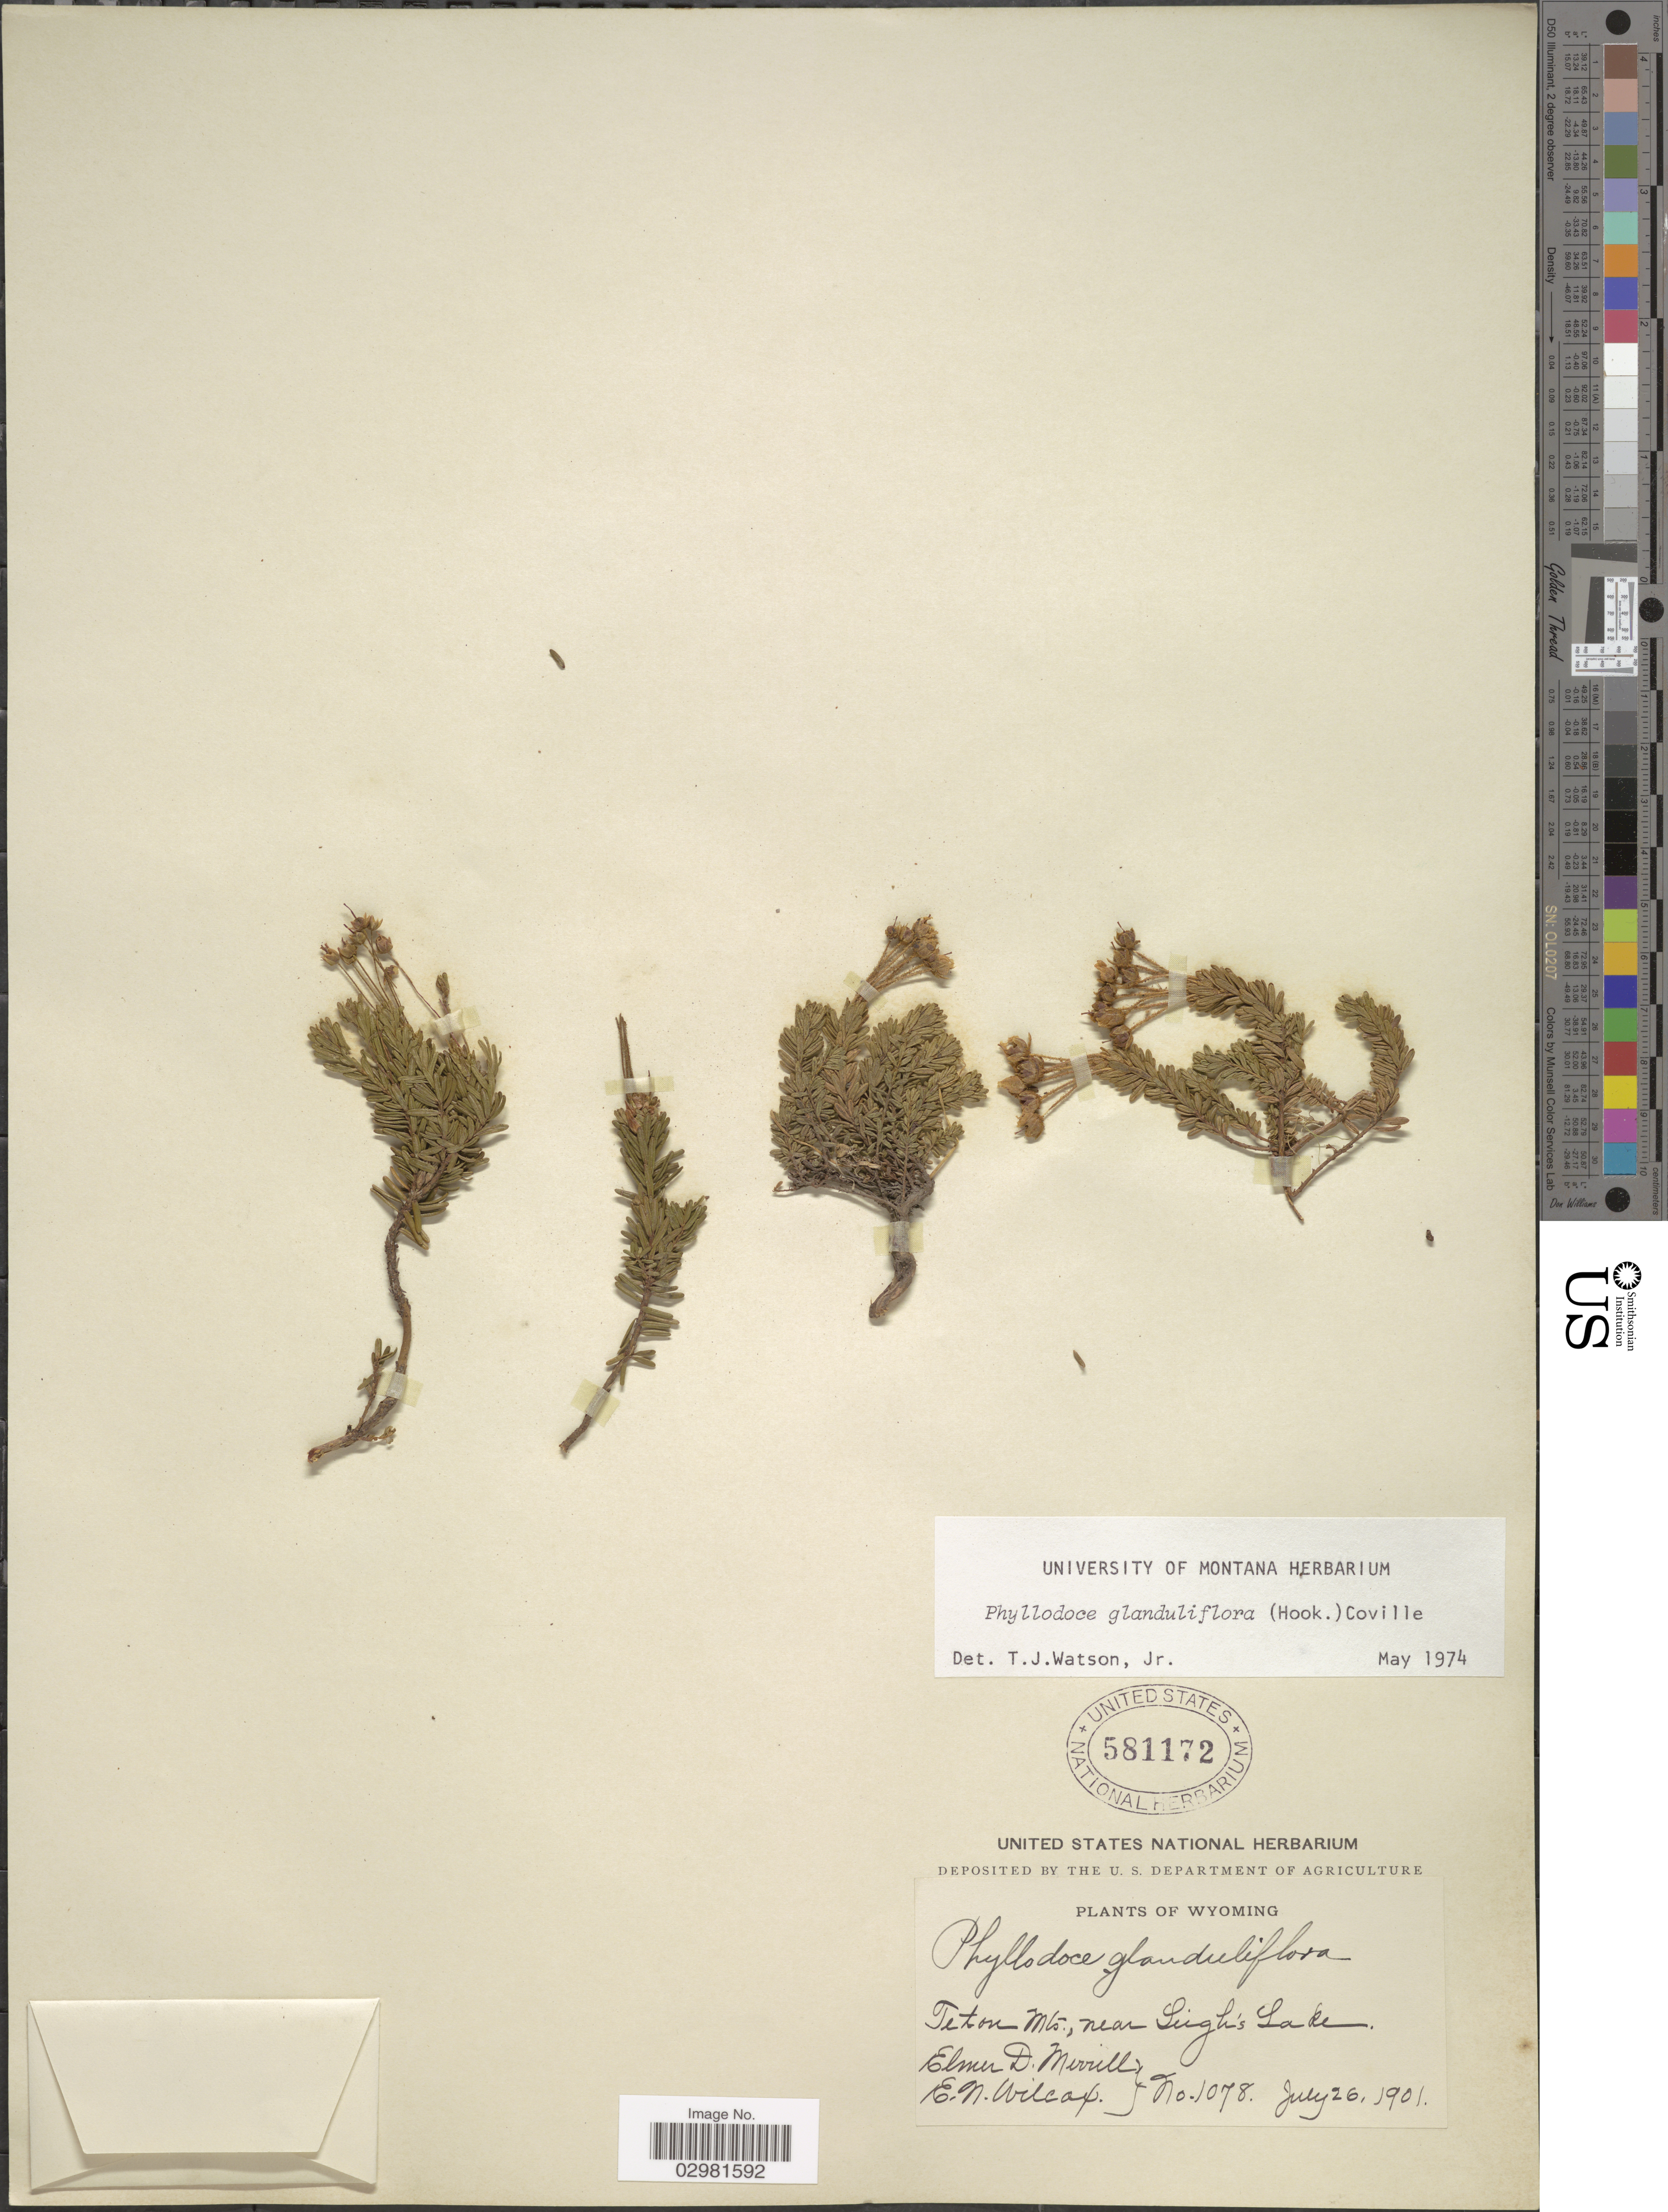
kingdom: Plantae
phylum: Tracheophyta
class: Magnoliopsida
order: Ericales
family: Ericaceae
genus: Phyllodoce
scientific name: Phyllodoce glanduliflora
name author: (Hook.) Coville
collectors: E. D. Merrill & E. Wilcox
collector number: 1078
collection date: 1901-07-26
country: United States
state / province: Wyoming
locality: Teton Mts., near Leigh's Lake.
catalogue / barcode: US 581172